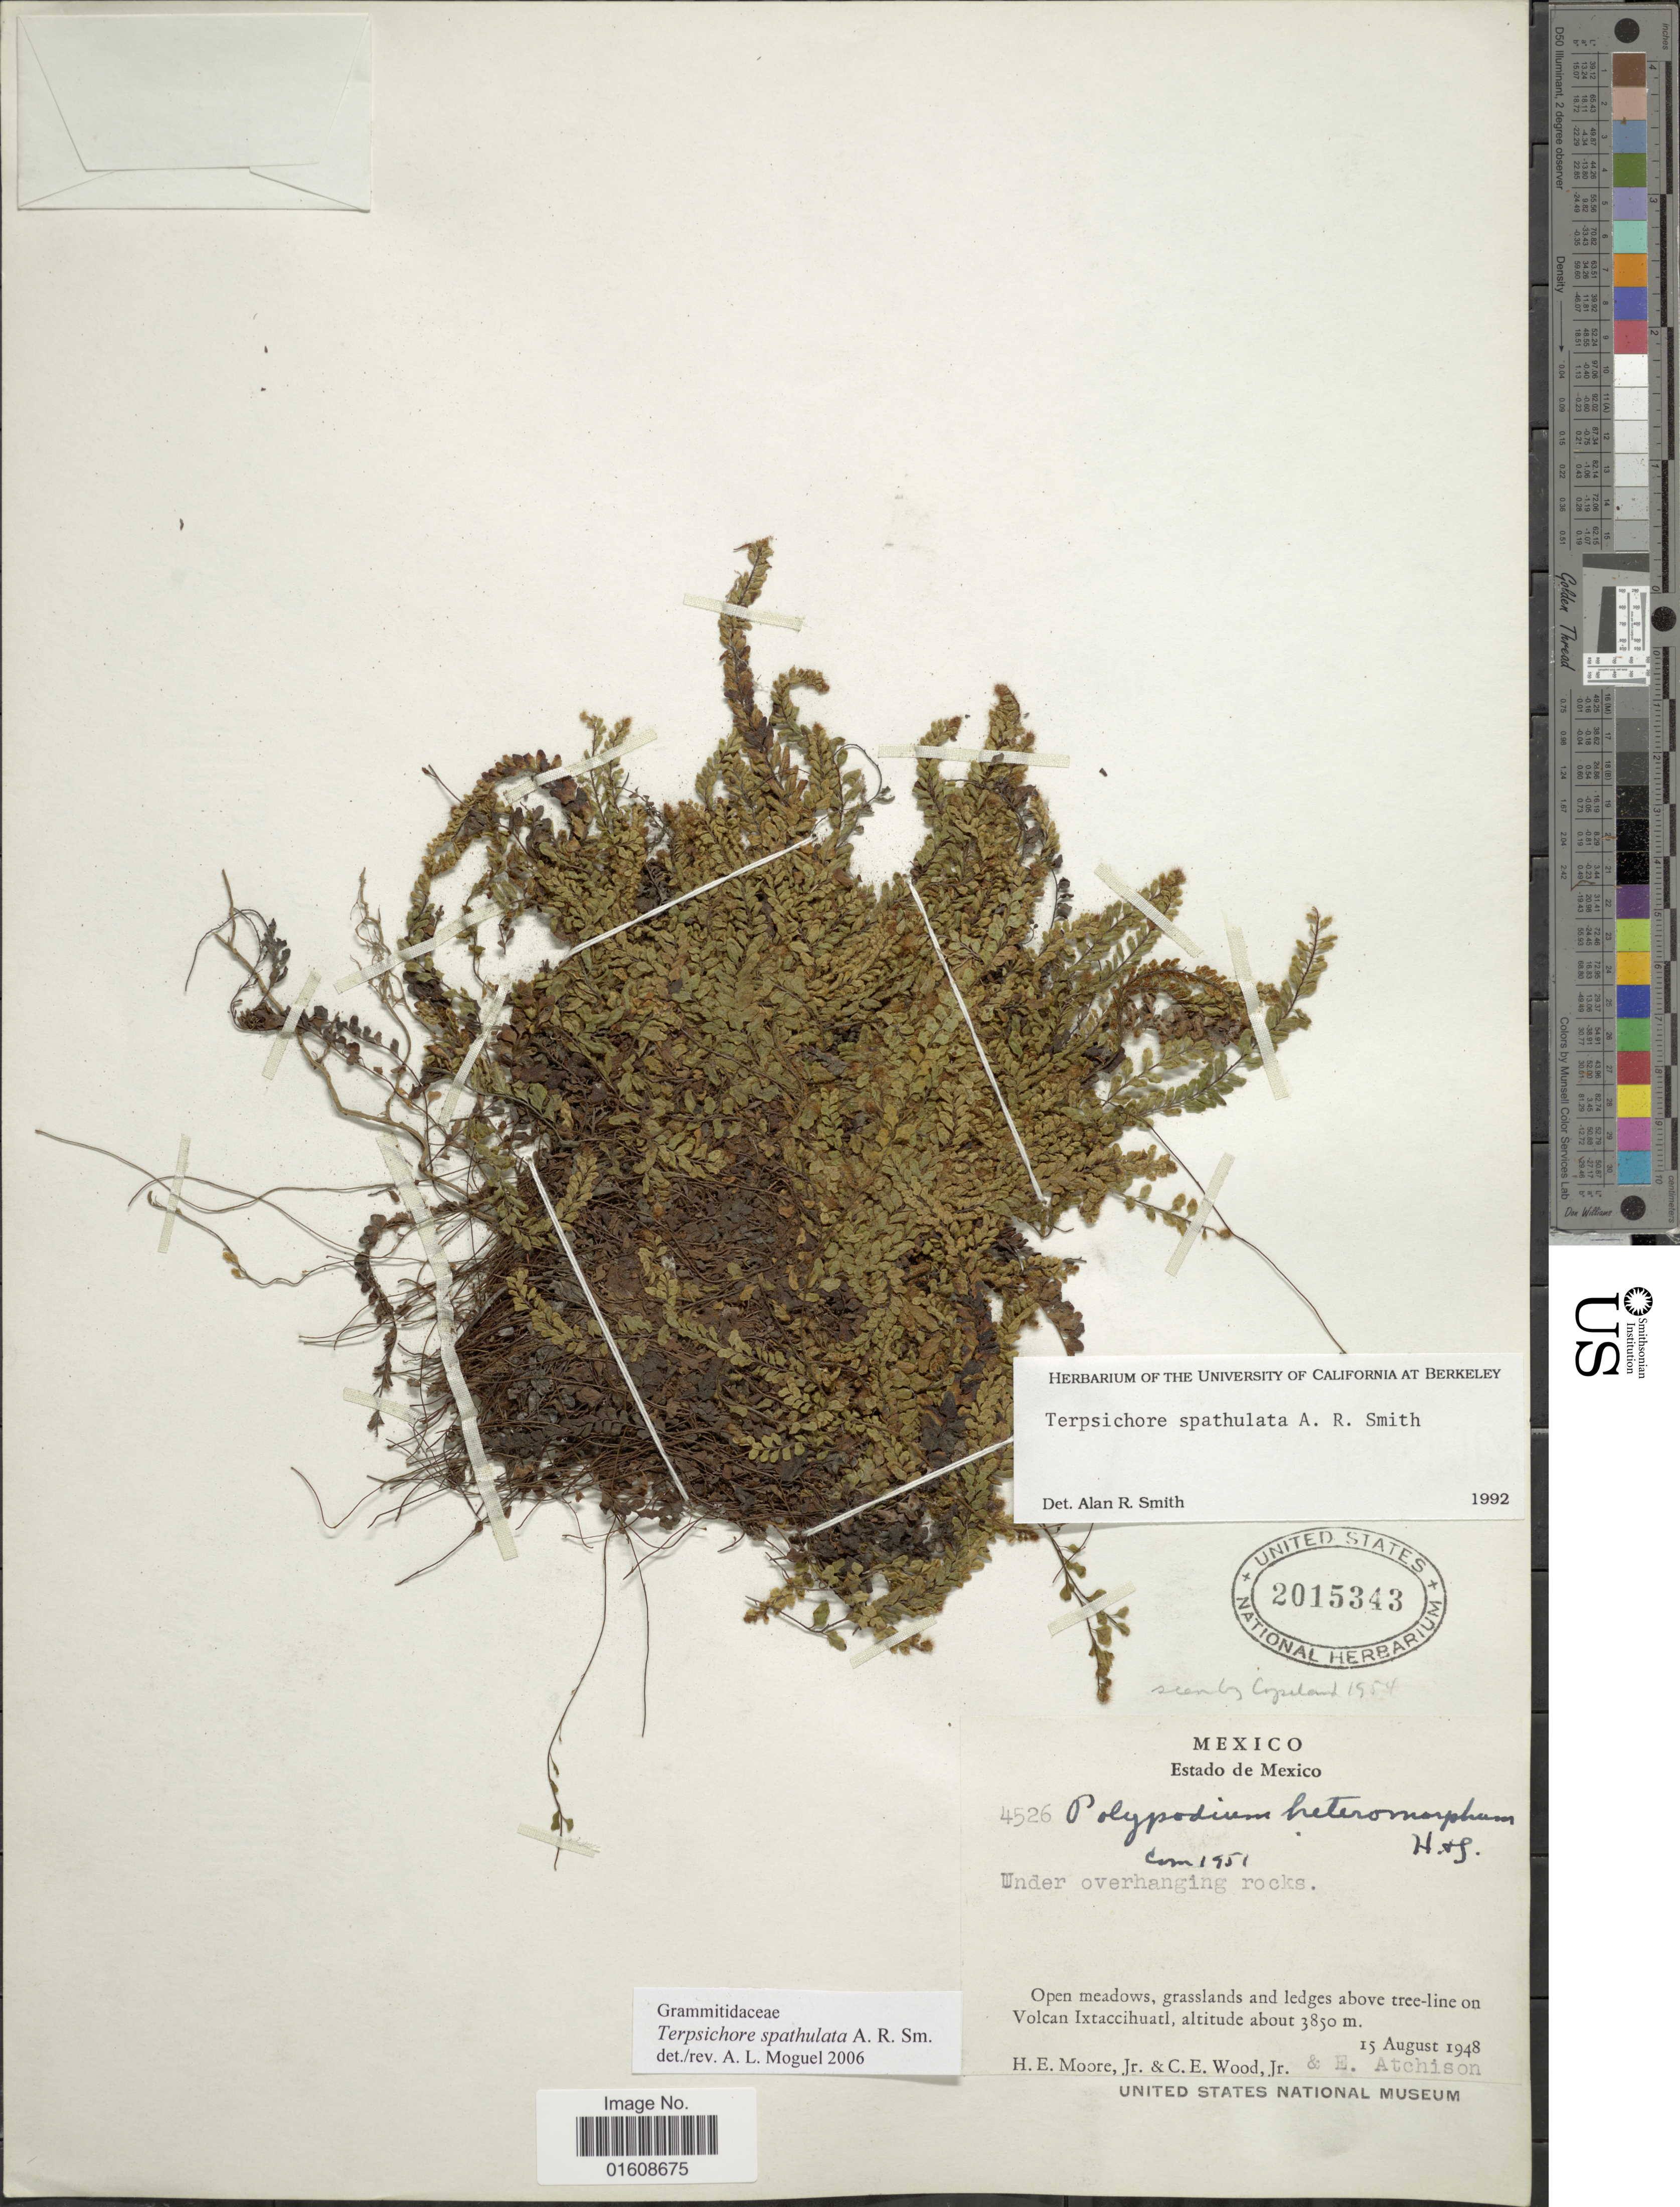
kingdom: Plantae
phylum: Tracheophyta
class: Polypodiopsida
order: Polypodiales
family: Polypodiaceae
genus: Alansmia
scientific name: Alansmia spathulata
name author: (A.R. Sm.) Moguel & M. Kessler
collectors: H. E. Moore, C. Wood & E. Atchison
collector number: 4526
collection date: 1948-08-15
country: Mexico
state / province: México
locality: Open meadows, grasslands and ledges above tree-line on Volcan Ixtaccihuatl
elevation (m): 3850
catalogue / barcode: US 2015343